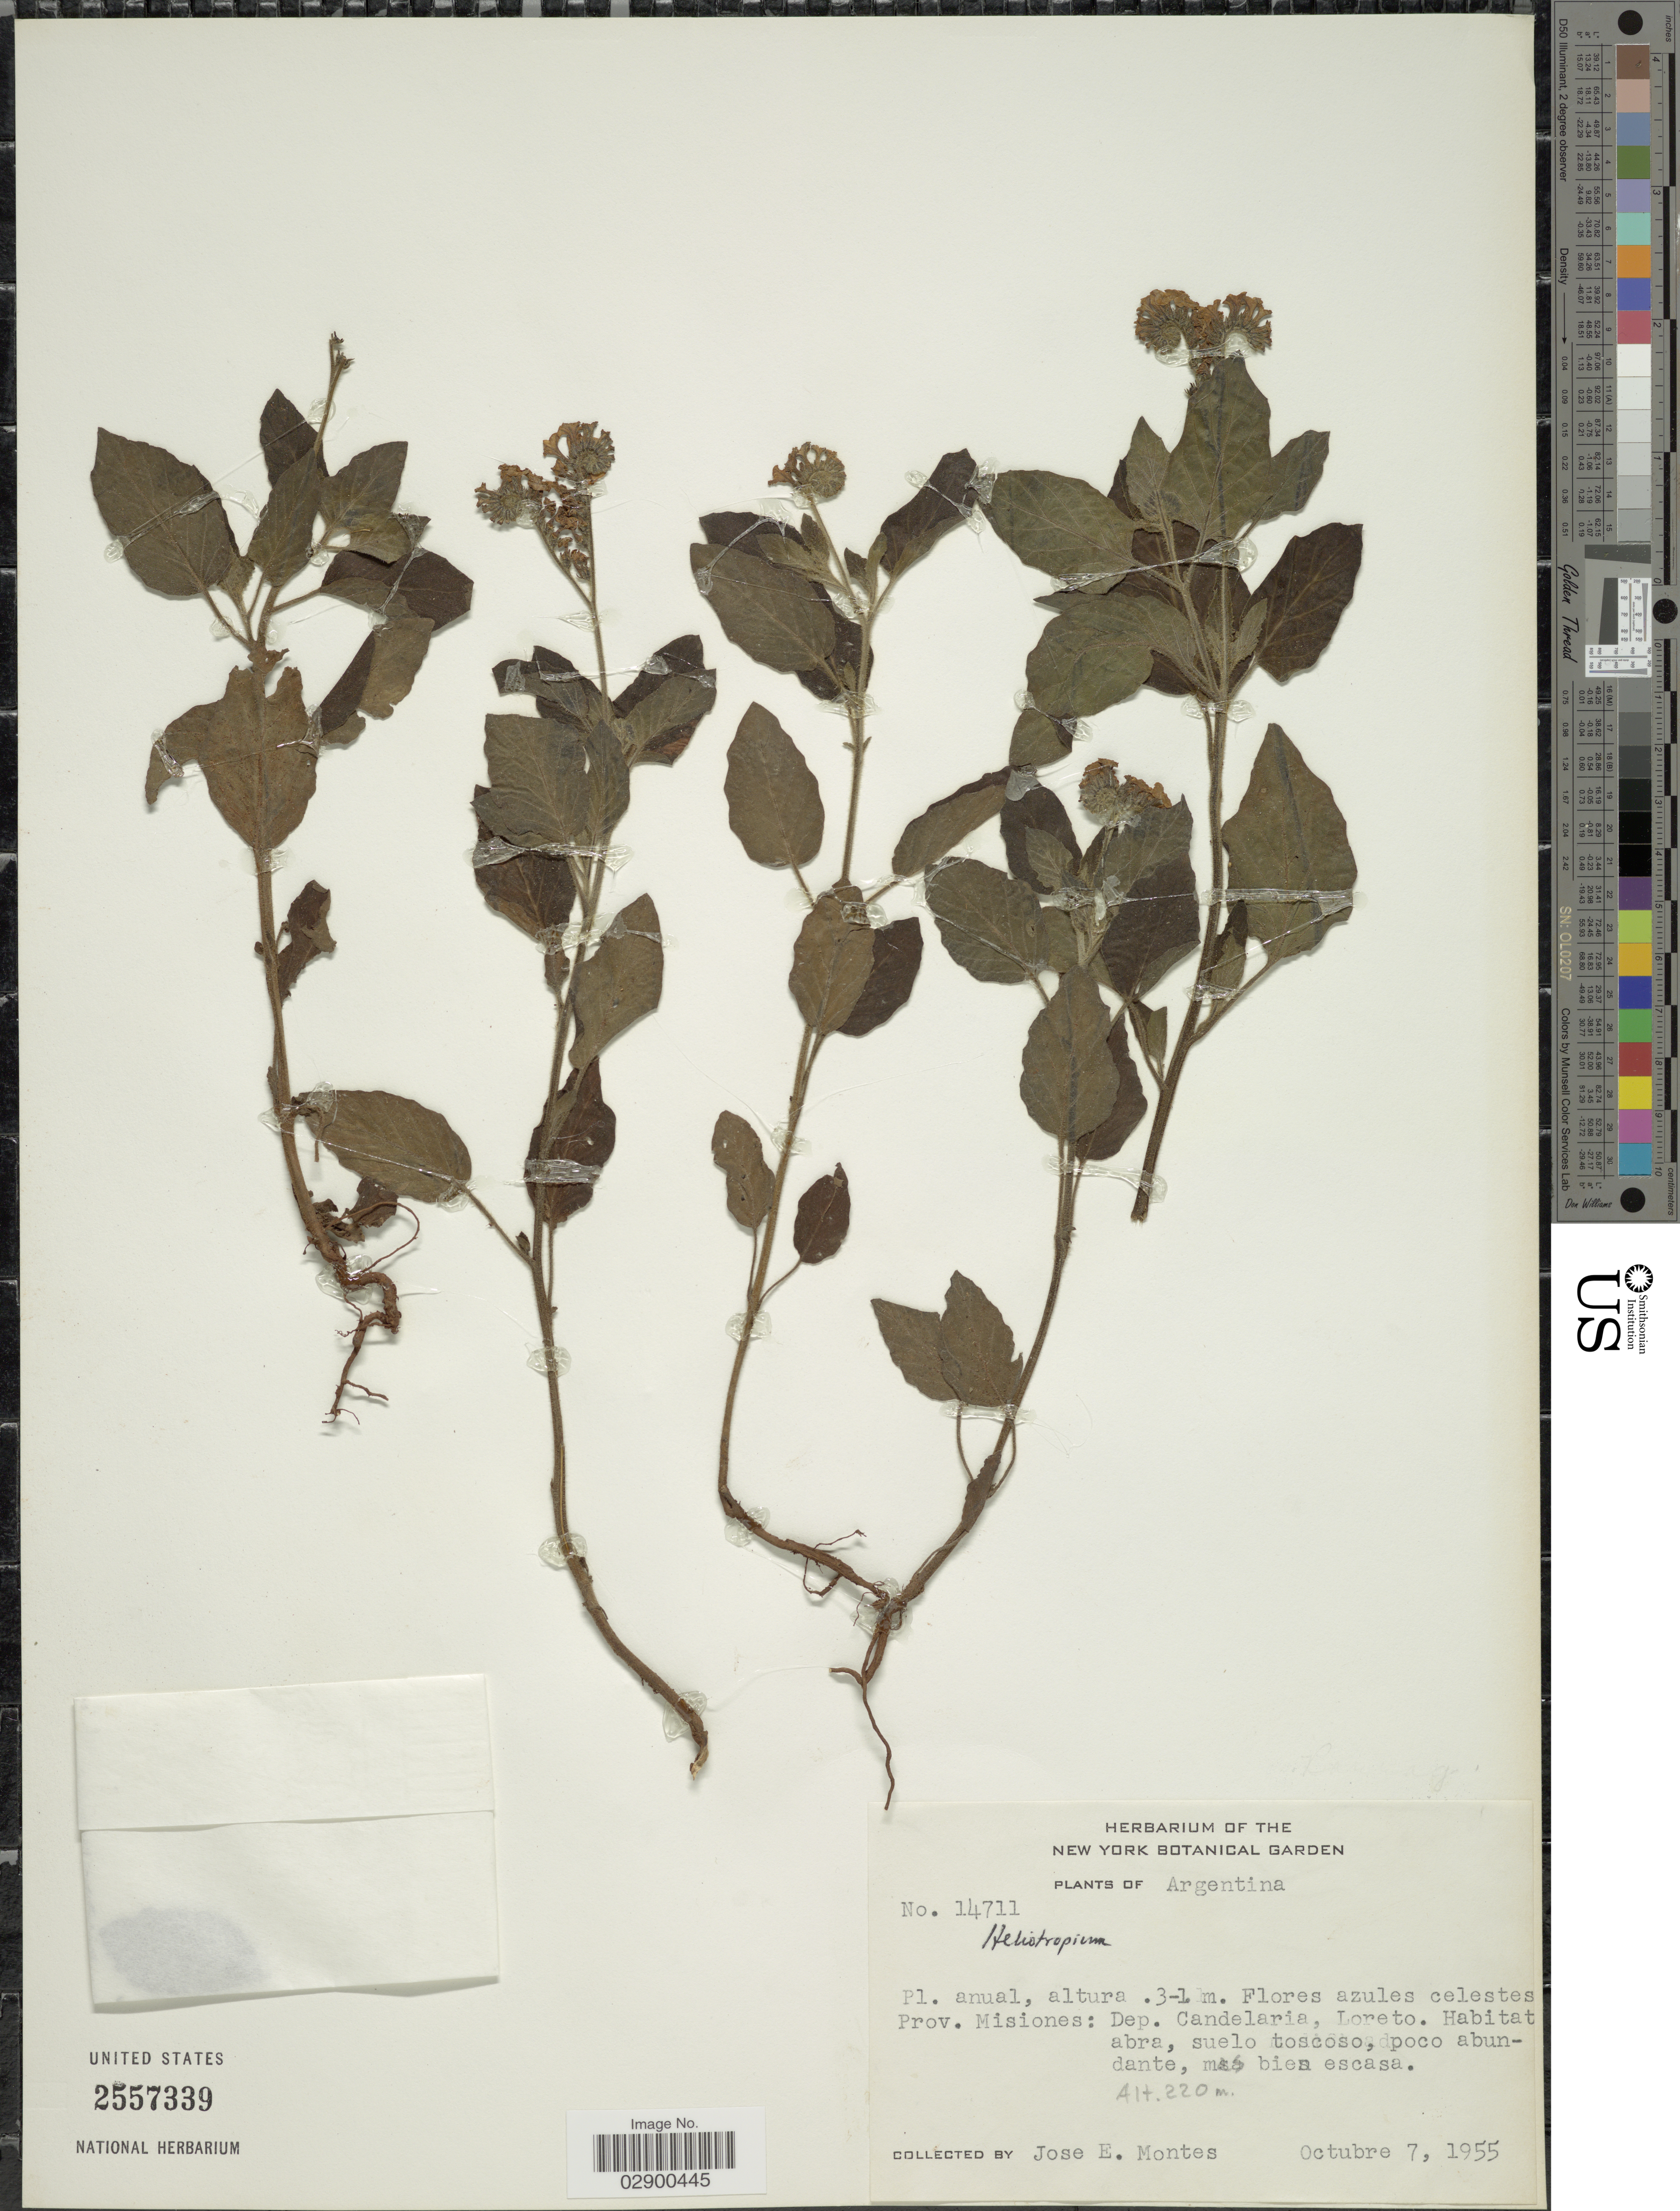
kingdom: Plantae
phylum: Tracheophyta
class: Magnoliopsida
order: Boraginales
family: Heliotropiaceae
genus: Heliotropium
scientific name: Heliotropium leiocarpum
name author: Morong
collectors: J. E. Montes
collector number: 14711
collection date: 1955-10-07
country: Argentina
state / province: Misiones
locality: Dep. Candelaria, Loreto.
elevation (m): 220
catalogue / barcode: US 2557339